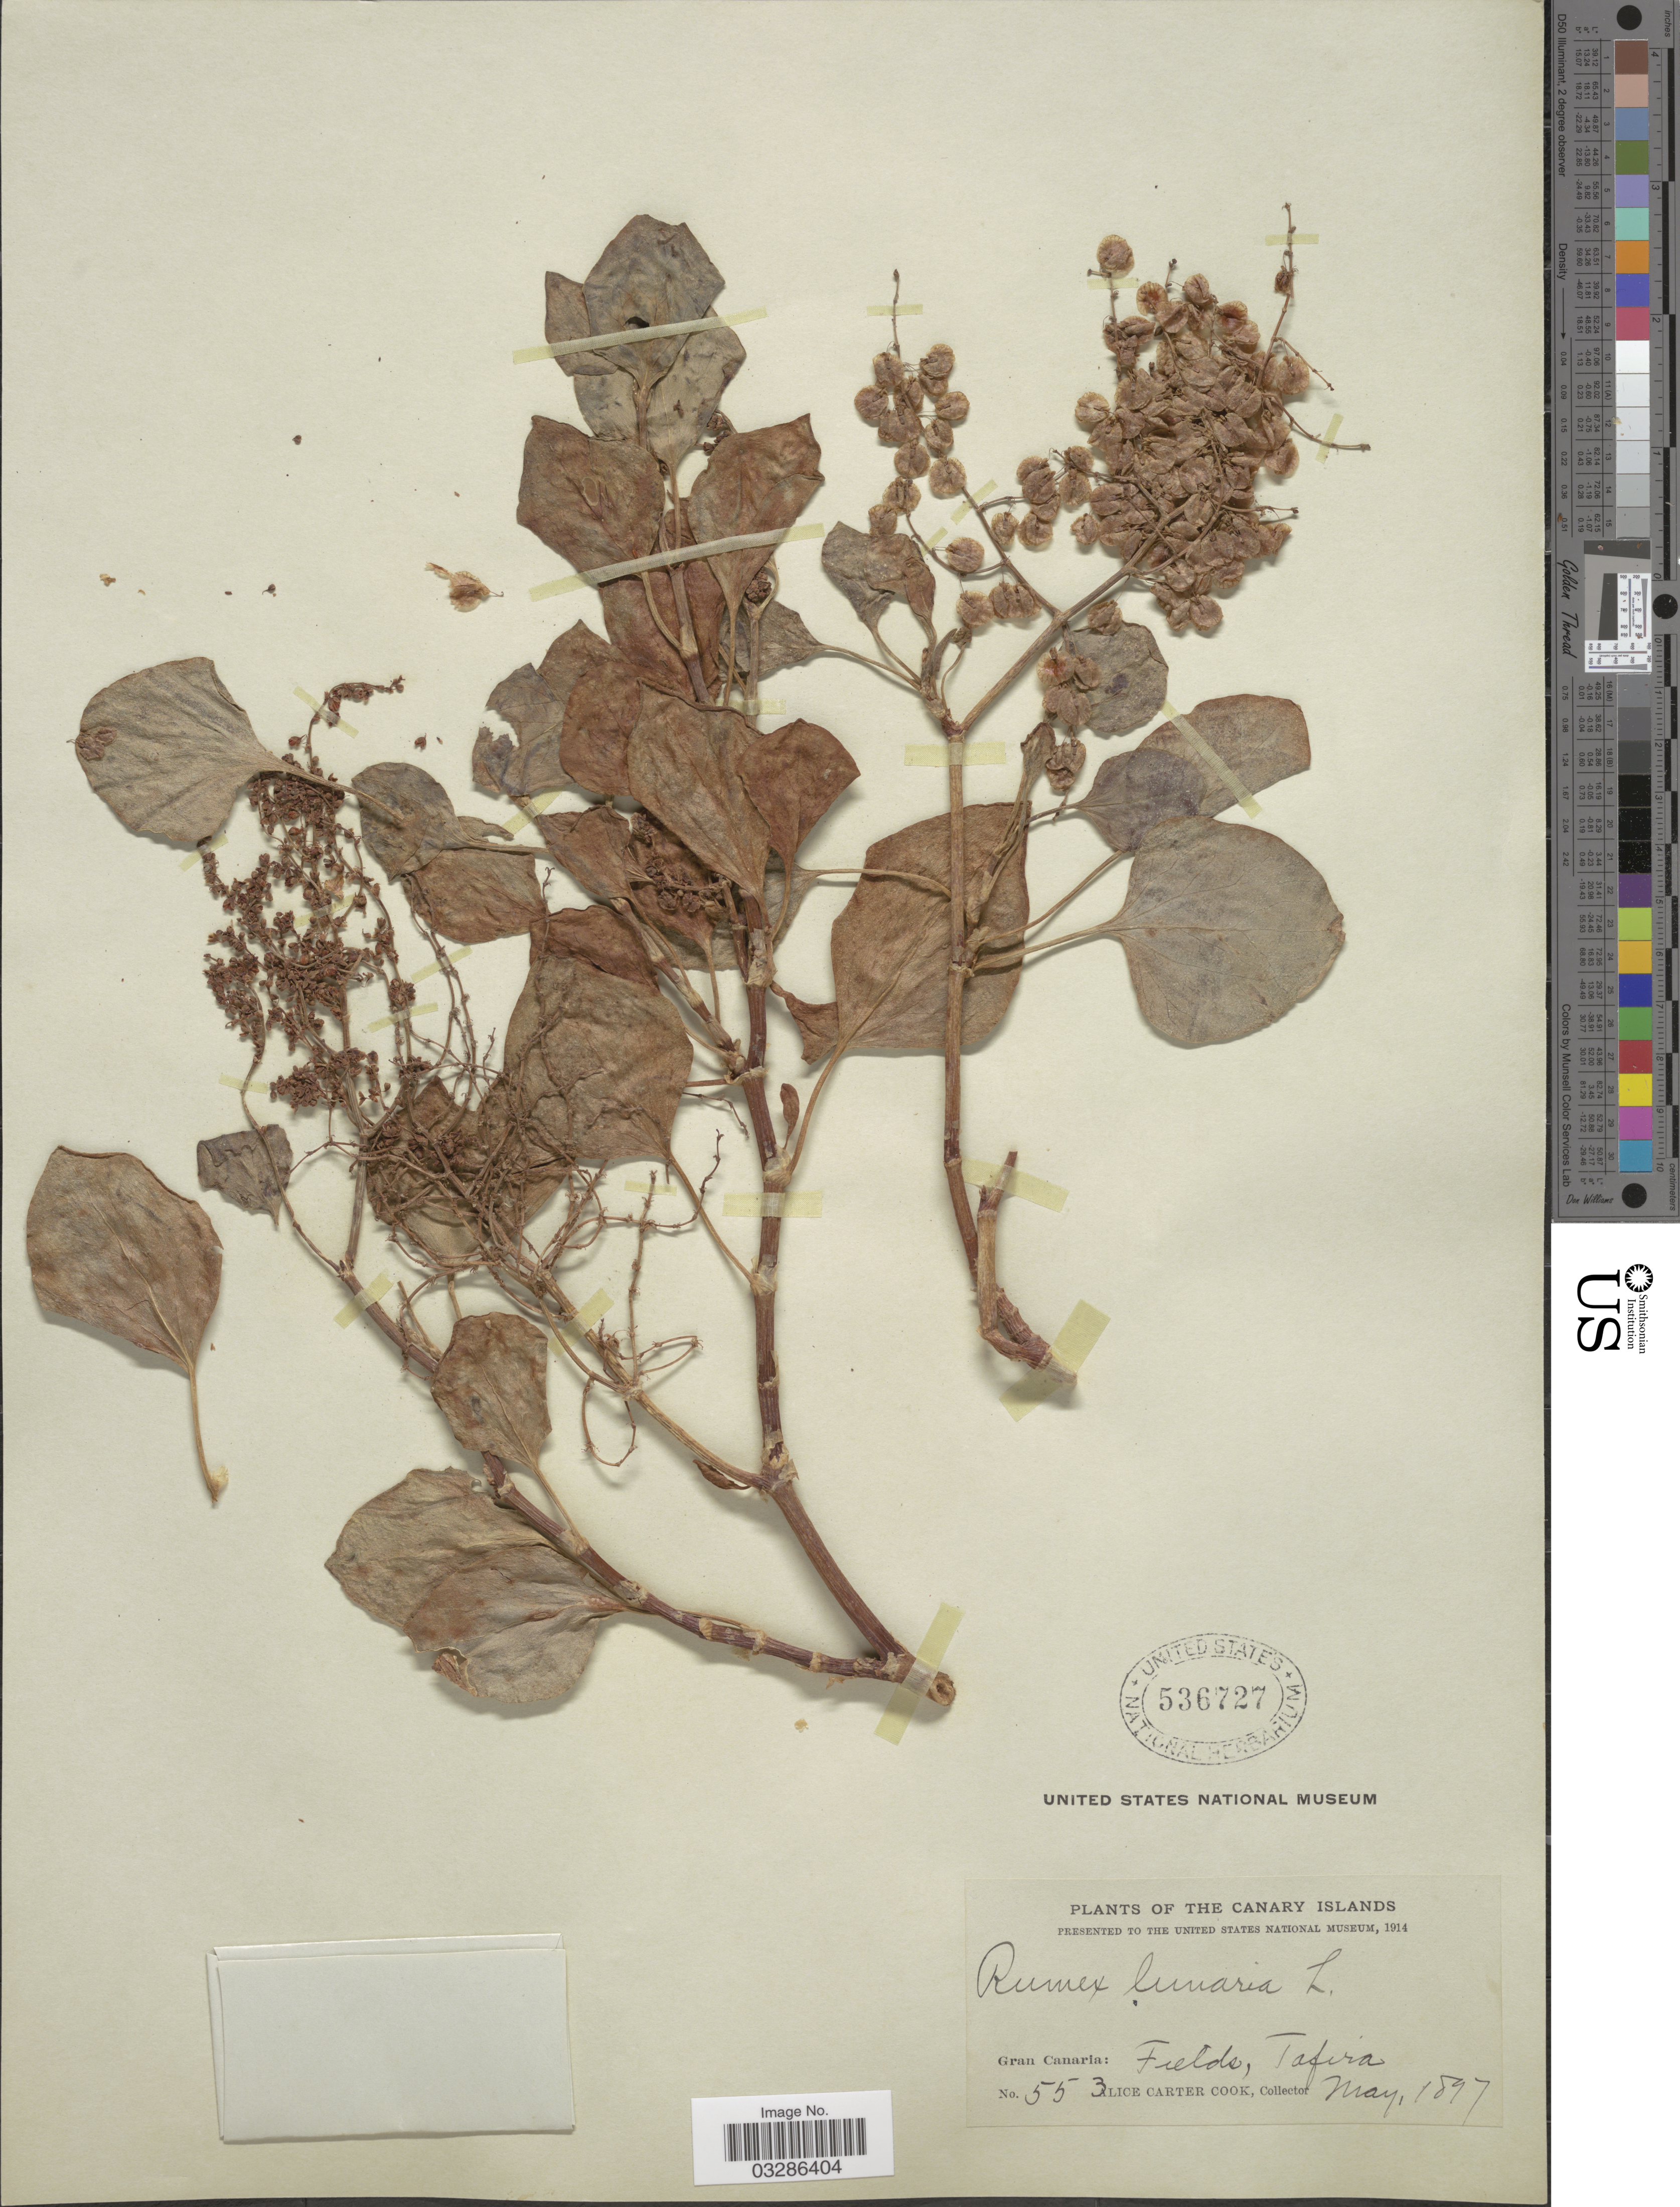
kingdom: Plantae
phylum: Tracheophyta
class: Magnoliopsida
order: Caryophyllales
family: Polygonaceae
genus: Rumex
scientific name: Rumex lunaria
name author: L.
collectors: Alice C. Cook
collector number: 553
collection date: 1897-05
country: Spain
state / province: Canarias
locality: The Canary Islands. Gran Canaria: Fields, Tafira.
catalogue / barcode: US 536727